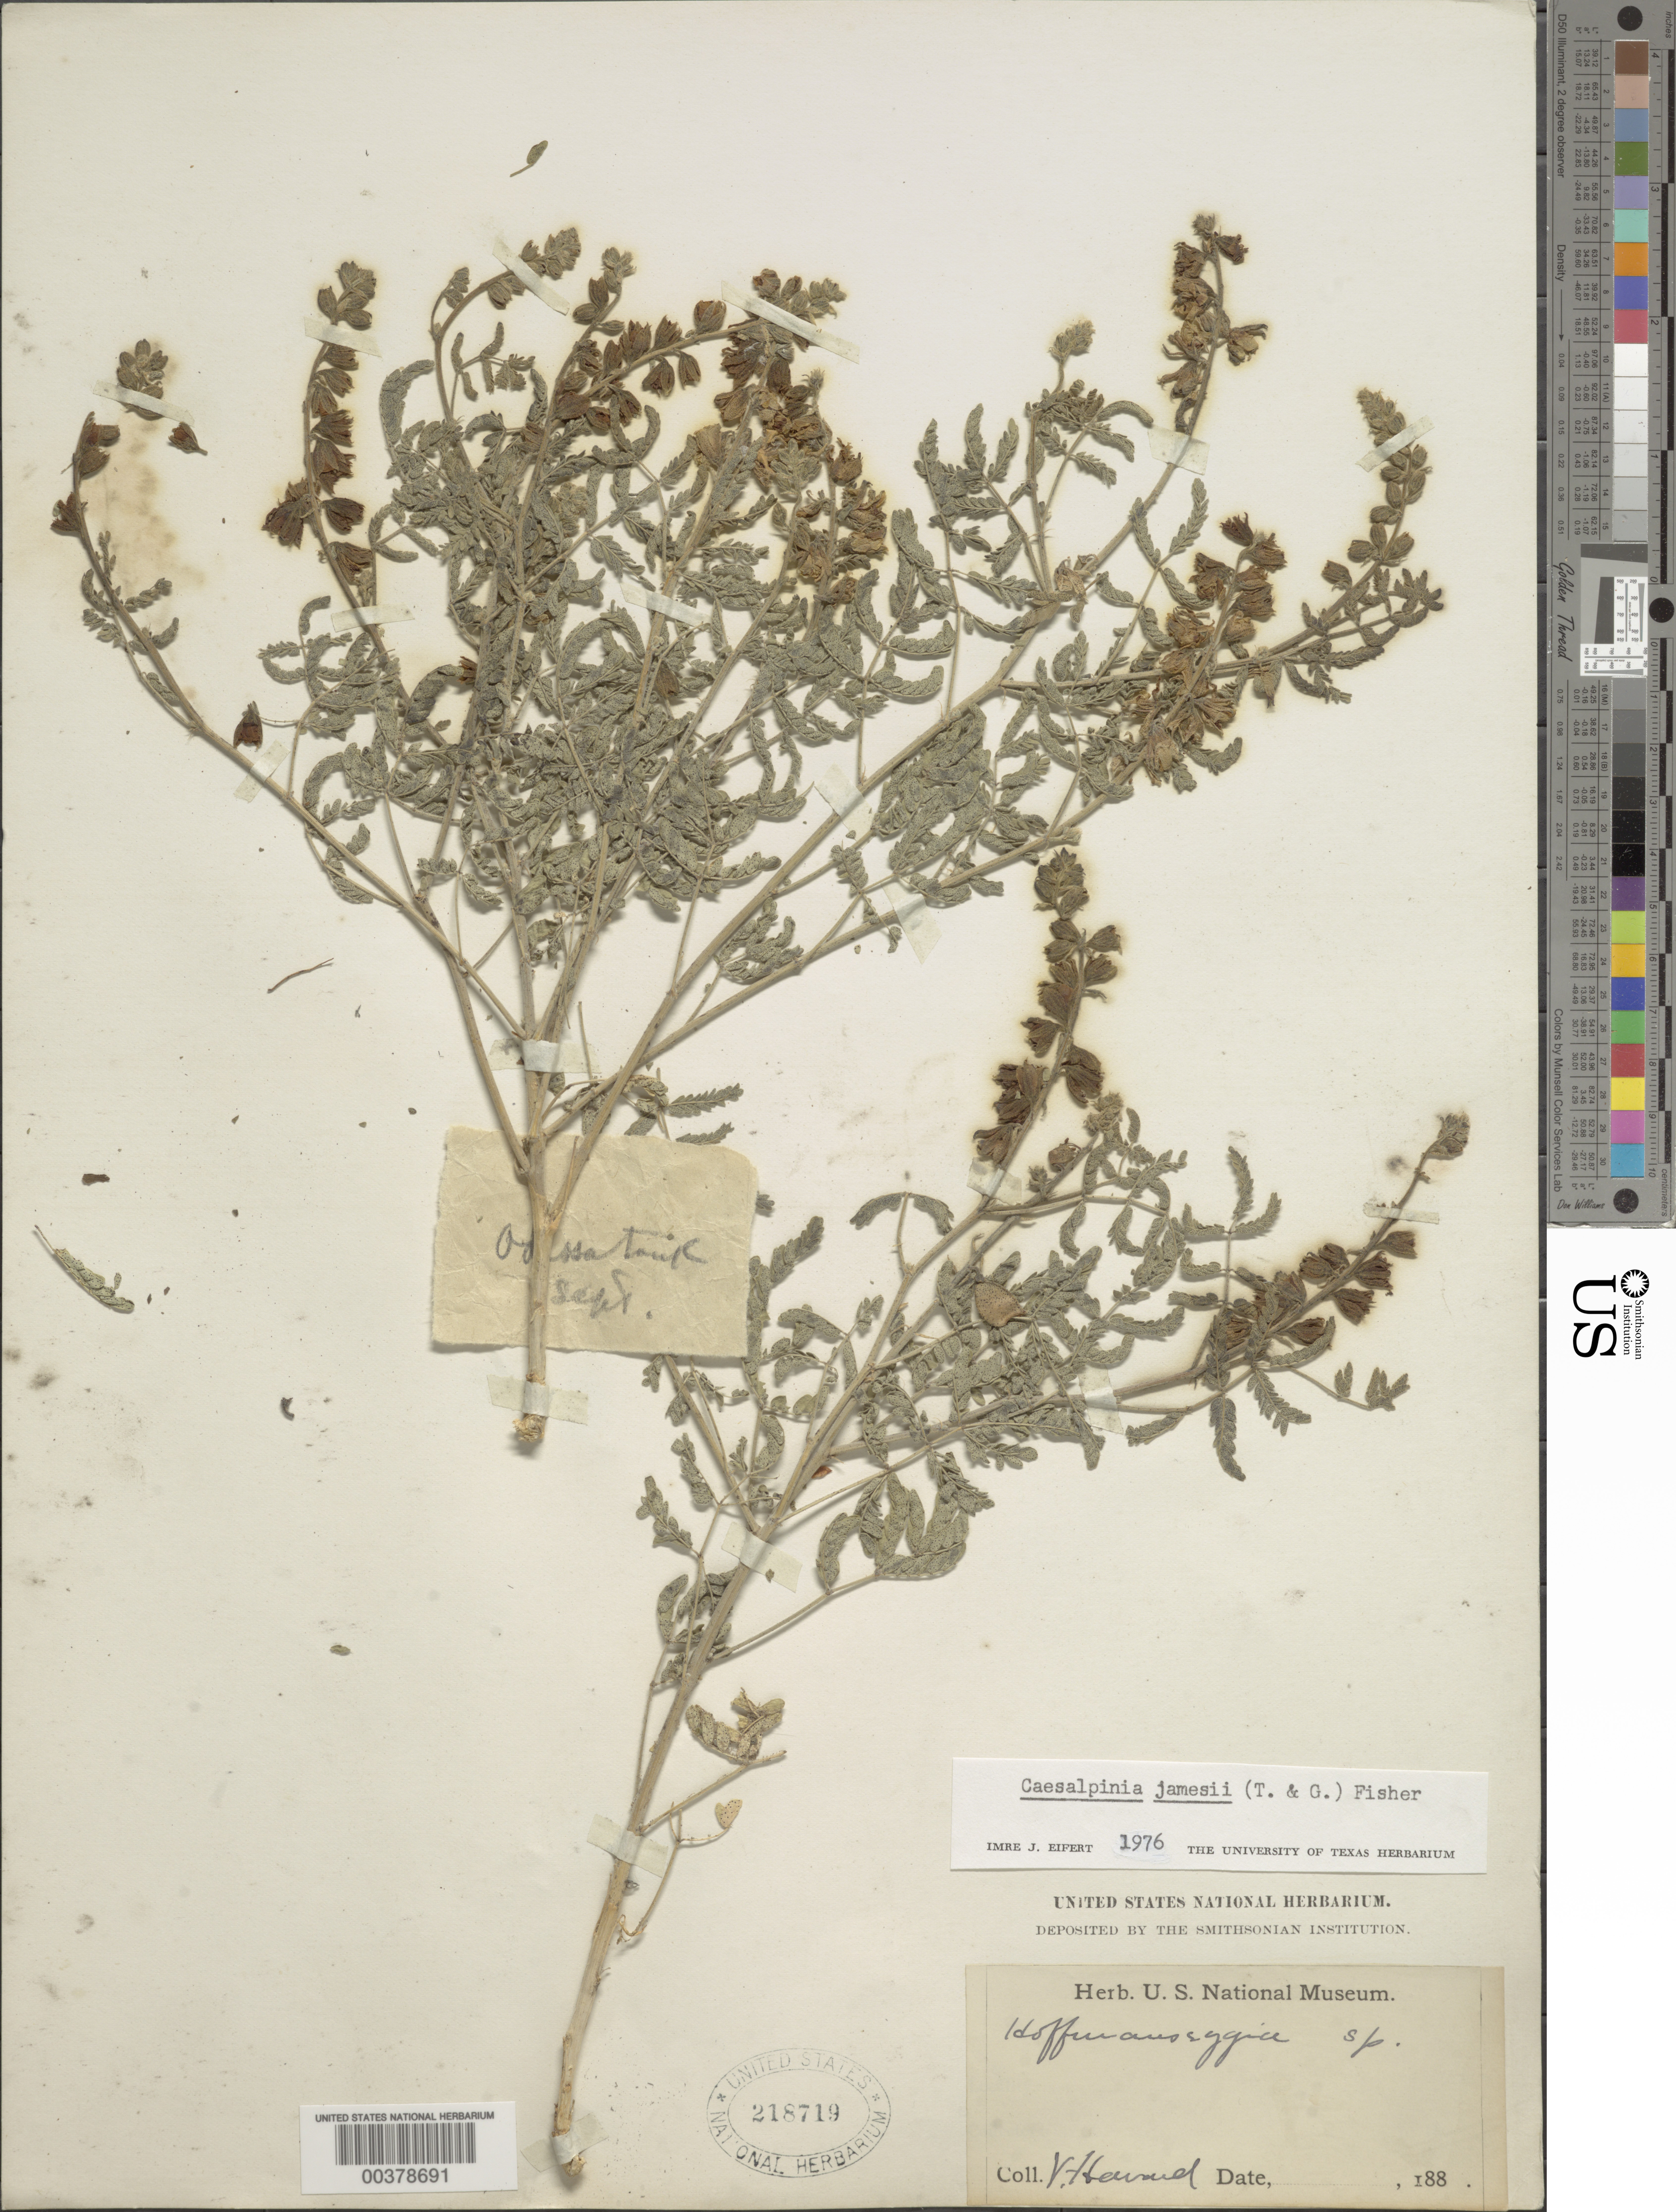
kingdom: Plantae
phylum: Tracheophyta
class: Magnoliopsida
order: Fabales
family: Fabaceae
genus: Pomaria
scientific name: Pomaria jamesii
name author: (Torr. & A. Gray) Walp.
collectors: V. Havard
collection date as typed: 188-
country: United States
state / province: Texas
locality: Odessa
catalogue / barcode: US 218719